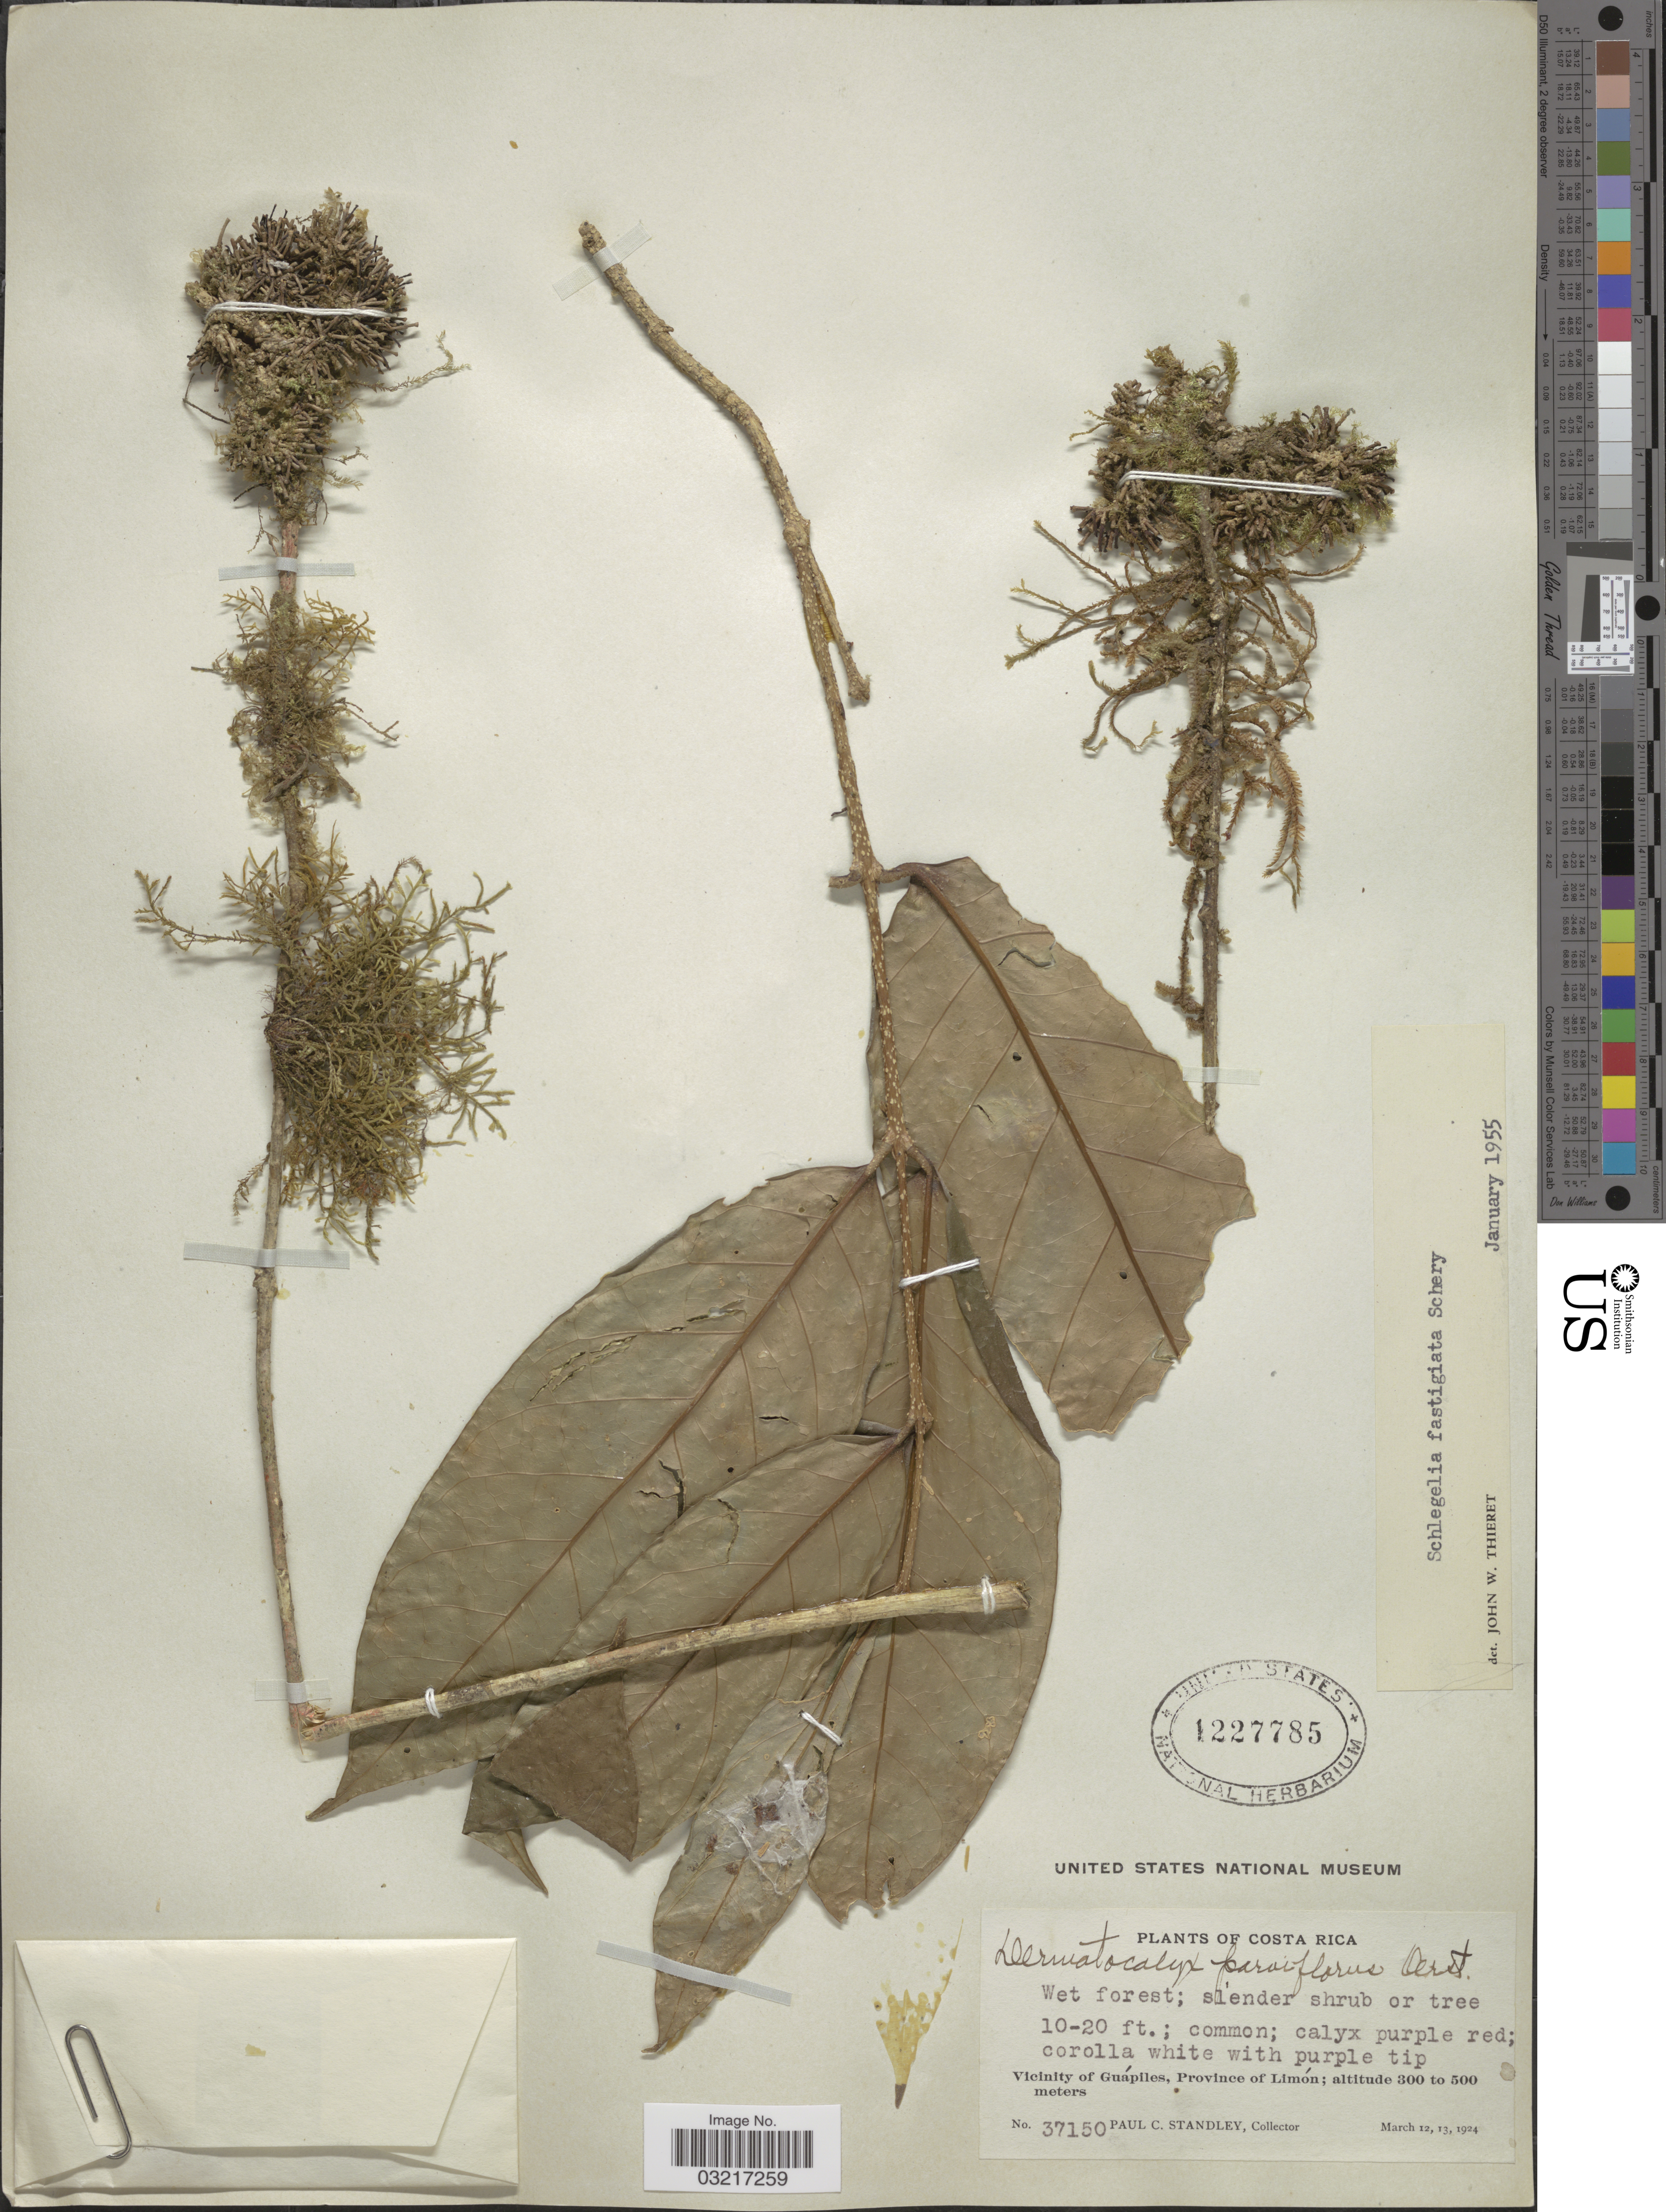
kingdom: Plantae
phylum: Tracheophyta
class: Magnoliopsida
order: Lamiales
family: Schlegeliaceae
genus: Schlegelia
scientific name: Schlegelia fastigiata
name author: Schery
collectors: P. C. Standley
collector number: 37150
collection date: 1924-03-12/1924-03-13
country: Costa Rica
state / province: Limón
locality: Vicinity of Guápiles.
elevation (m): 300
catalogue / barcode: US 1227785